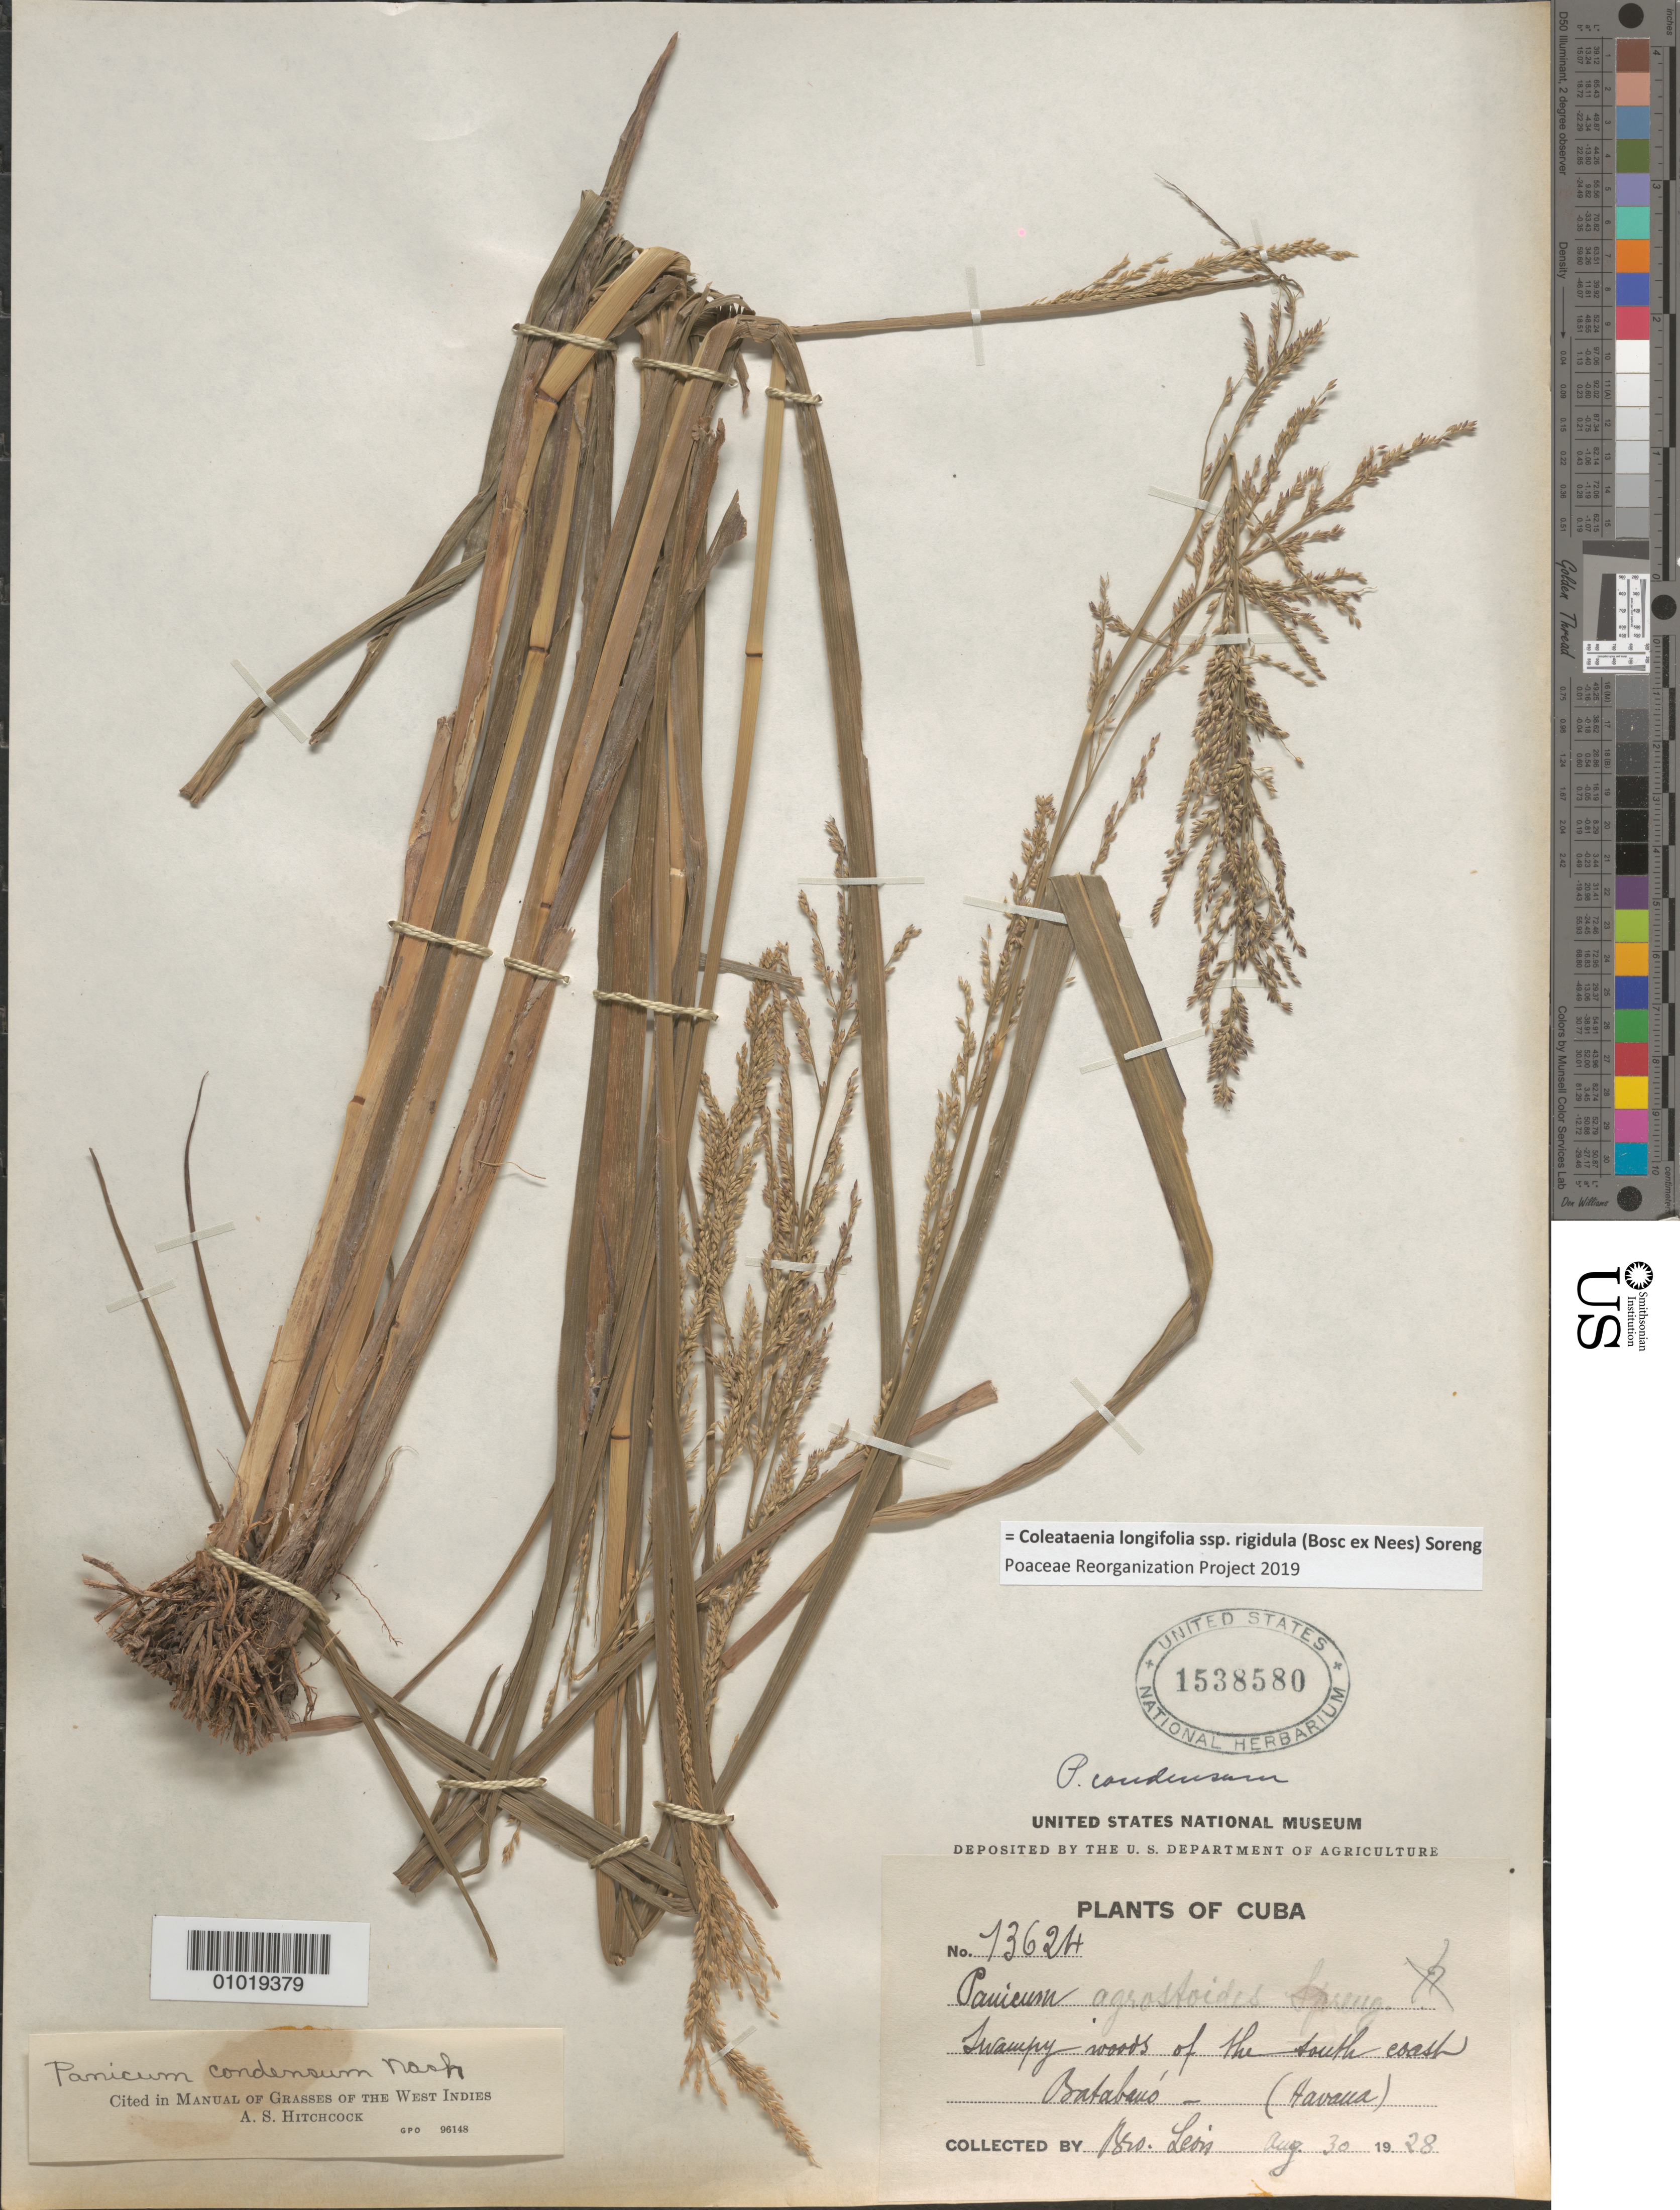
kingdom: Plantae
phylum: Tracheophyta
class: Liliopsida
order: Poales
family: Poaceae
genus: Panicum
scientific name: Panicum condensum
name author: Nash ex Small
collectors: Bro. León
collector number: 13624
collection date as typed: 30 Aug 1928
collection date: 1928-08-30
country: Cuba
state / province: La Habana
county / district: Batabanó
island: Cuba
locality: Swampy woods of the S coast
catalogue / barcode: US 1538580